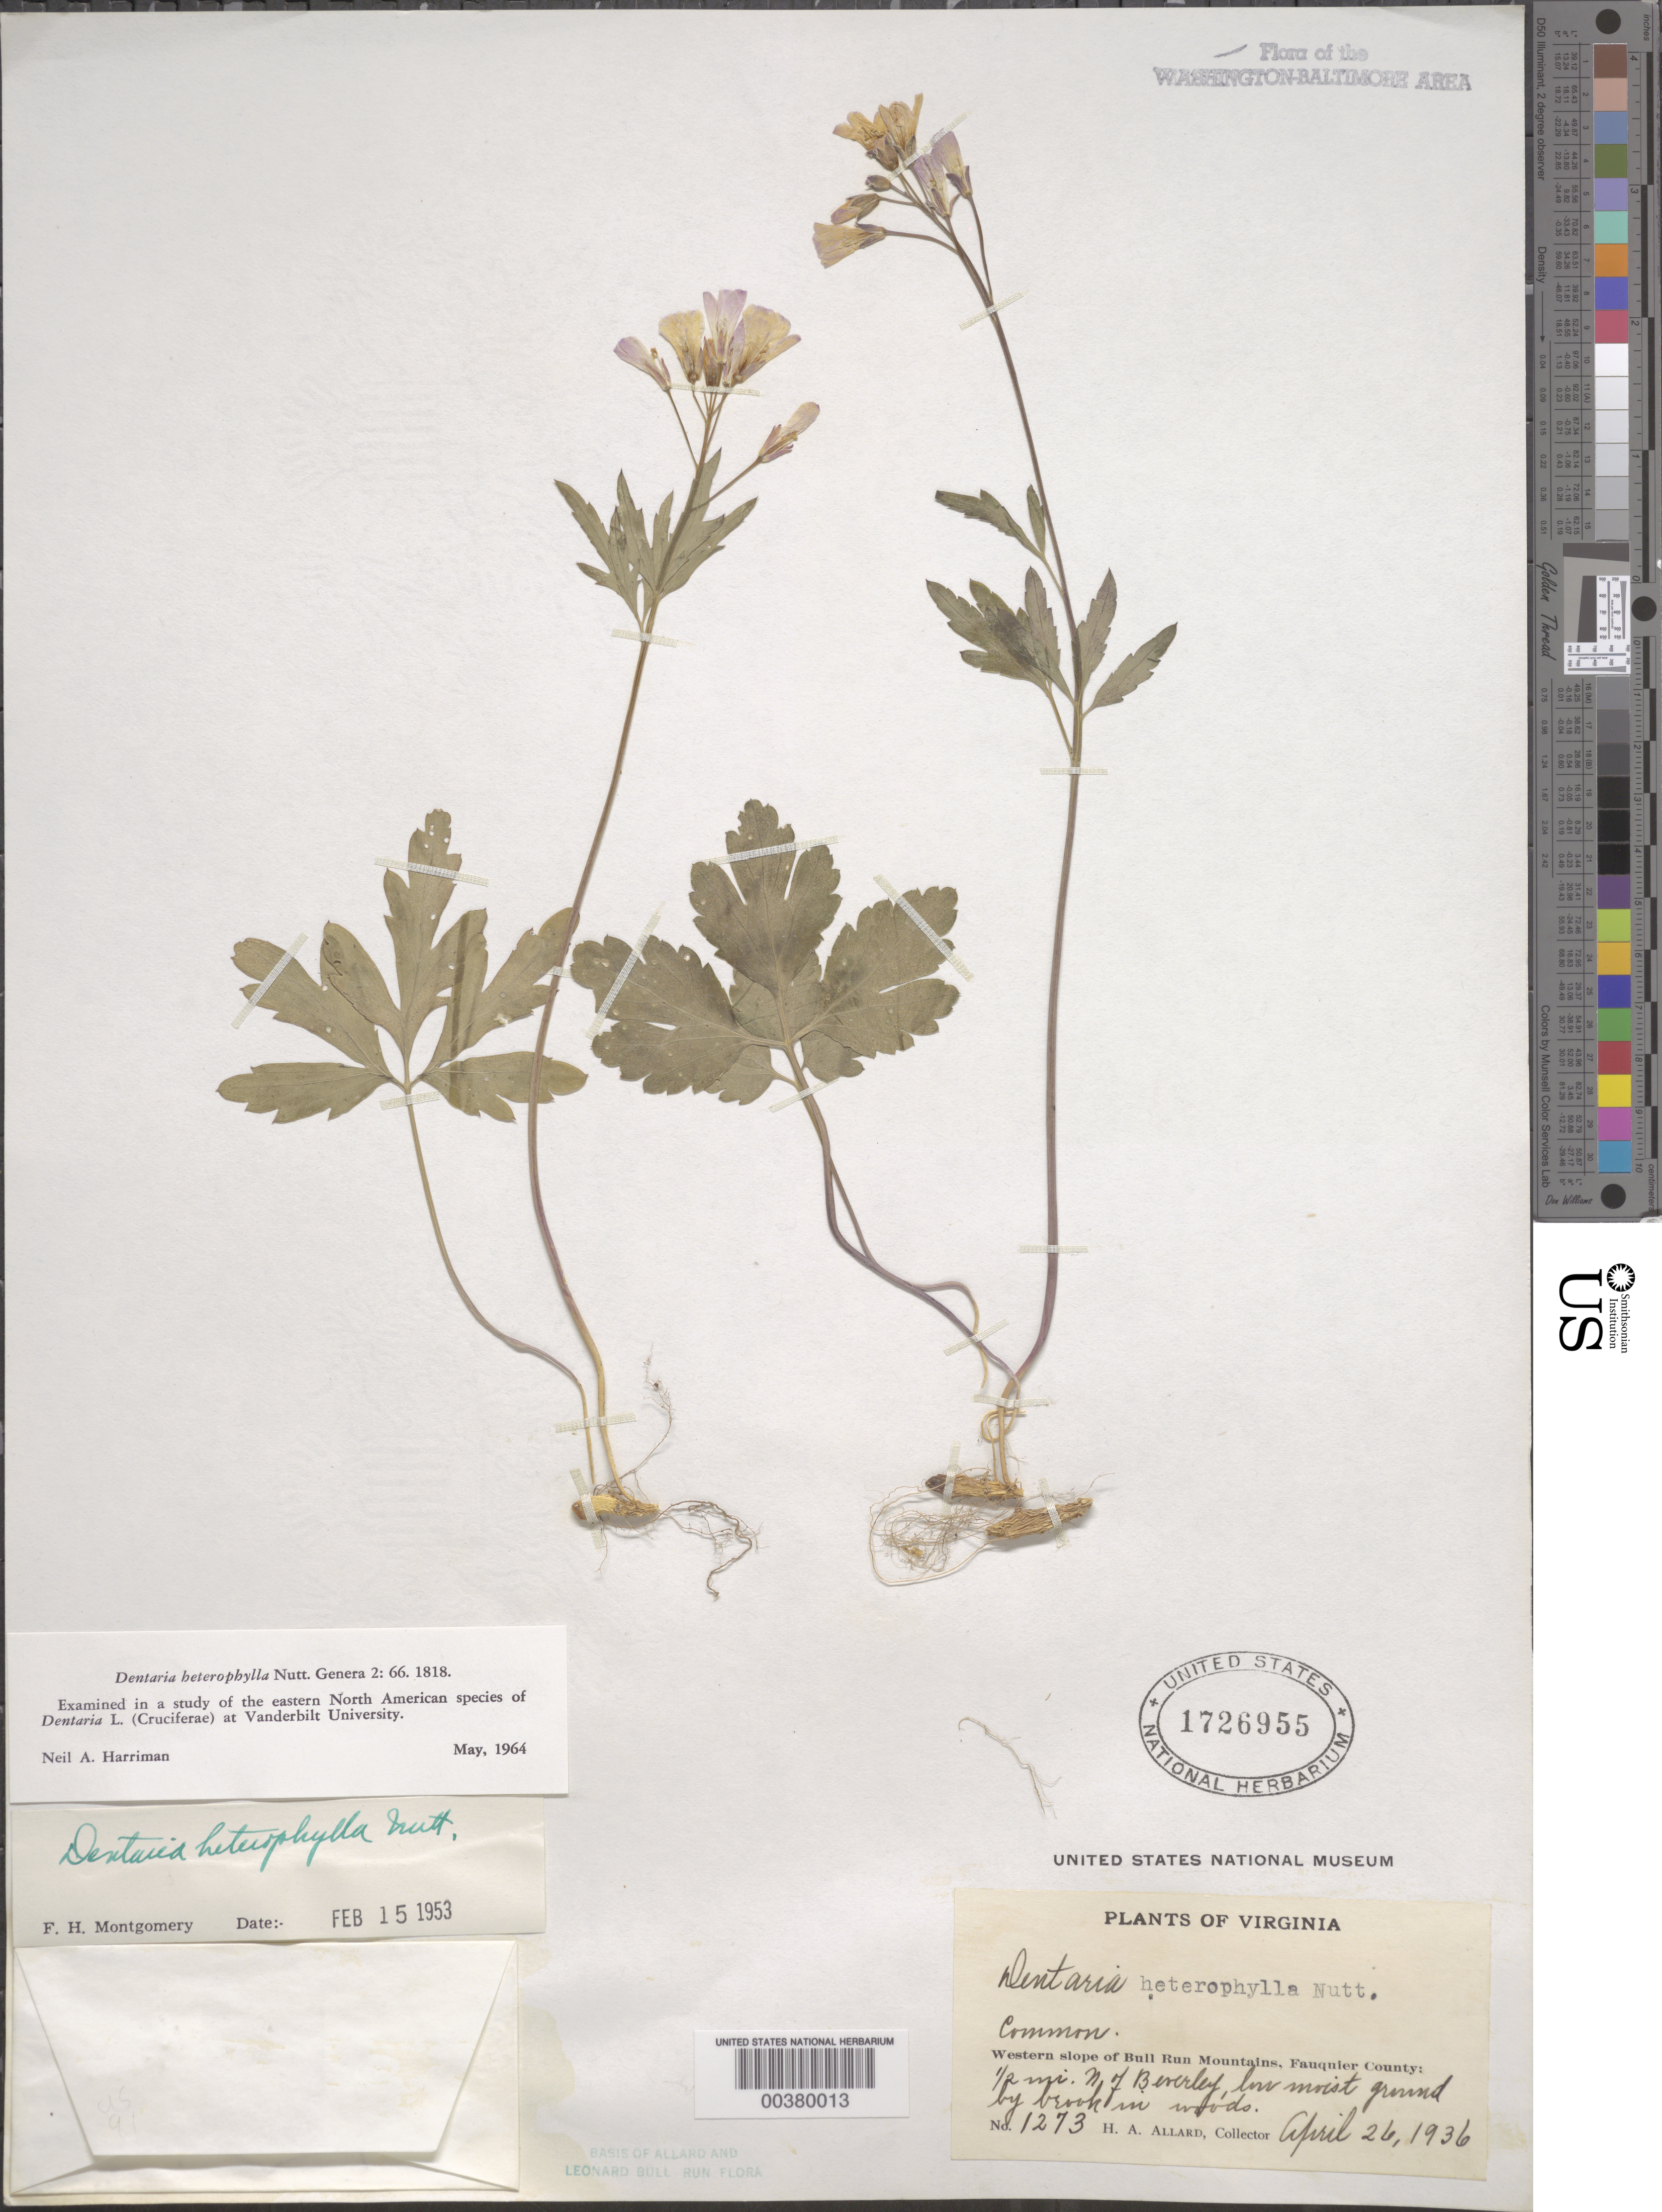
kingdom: Plantae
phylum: Tracheophyta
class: Magnoliopsida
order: Brassicales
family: Brassicaceae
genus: Cardamine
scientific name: Cardamine angustata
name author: O.E. Schulz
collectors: H. A. Allard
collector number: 1273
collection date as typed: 26 Apr 1936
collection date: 1936-04-26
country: United States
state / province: Virginia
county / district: Fauquier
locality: Western Slope of Bull Run Mountains, North of Beverley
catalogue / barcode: US 1726955